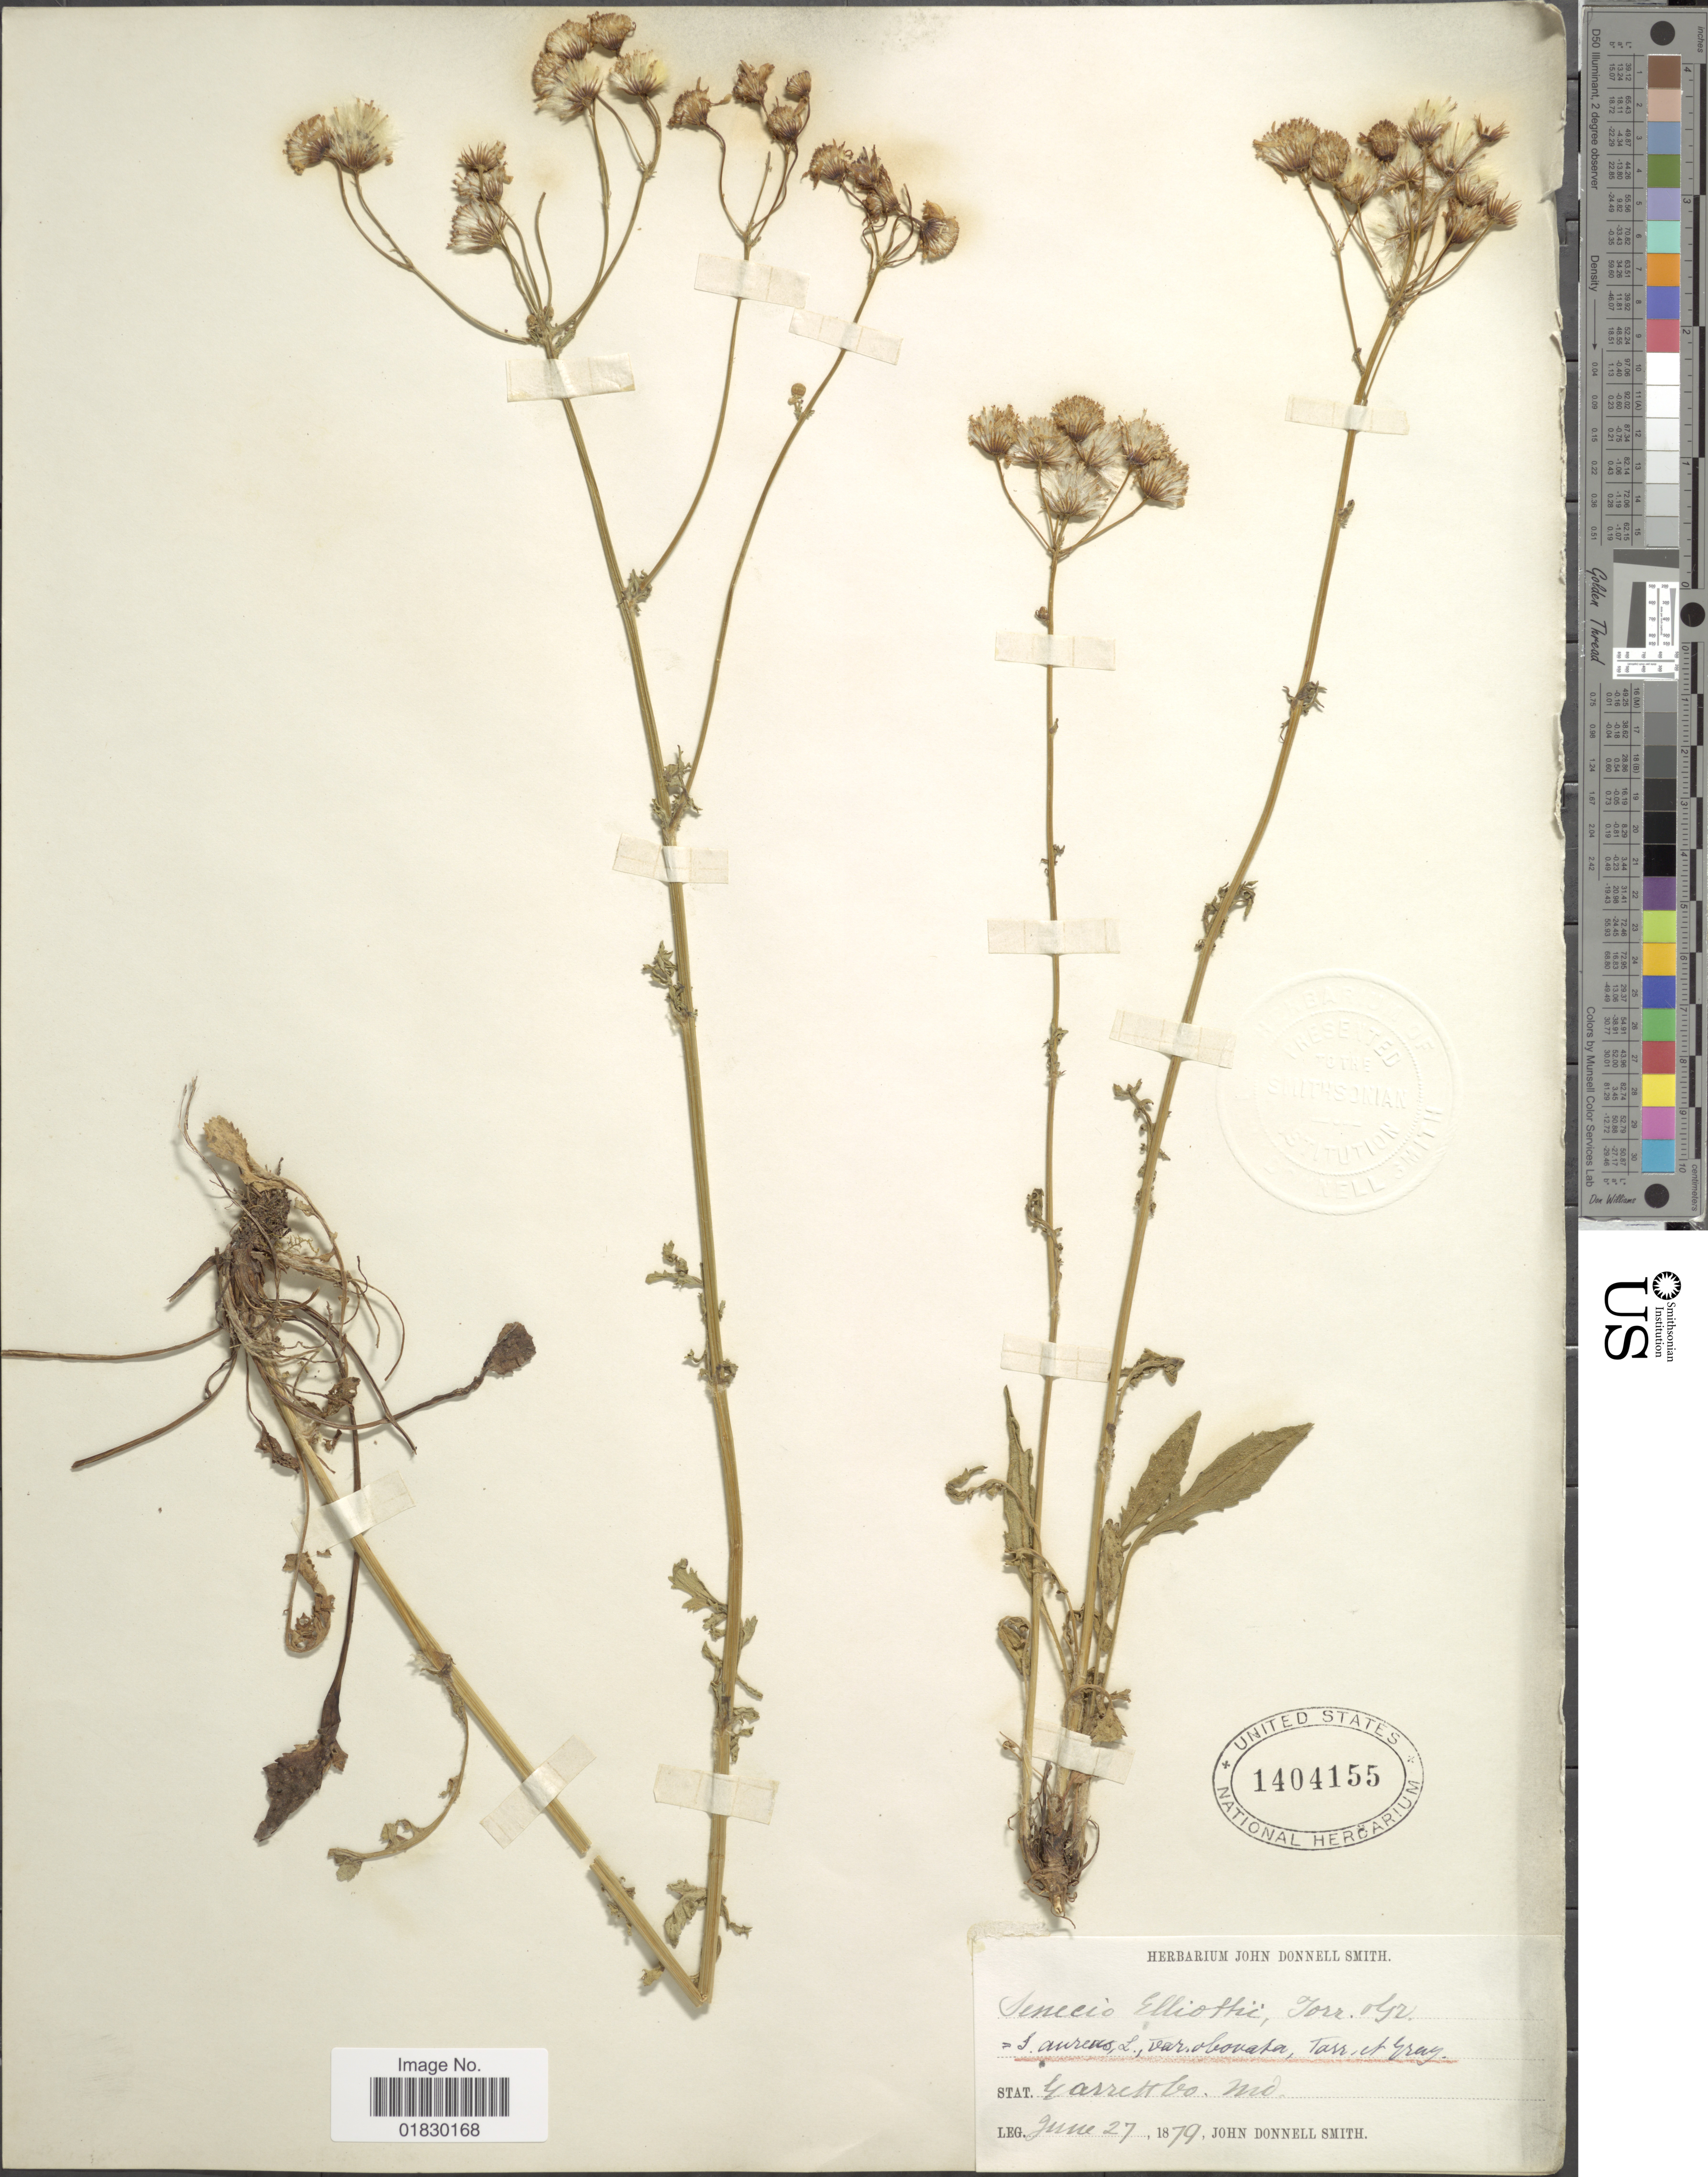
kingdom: Plantae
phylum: Tracheophyta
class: Magnoliopsida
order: Asterales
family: Asteraceae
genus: Packera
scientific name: Packera aurea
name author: (L.) Á. Löve & D. Löve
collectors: J. Donnell Smith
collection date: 1879-06-27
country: United States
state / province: Maryland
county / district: Garrett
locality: Garrett Co., Md.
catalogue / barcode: US 1404155